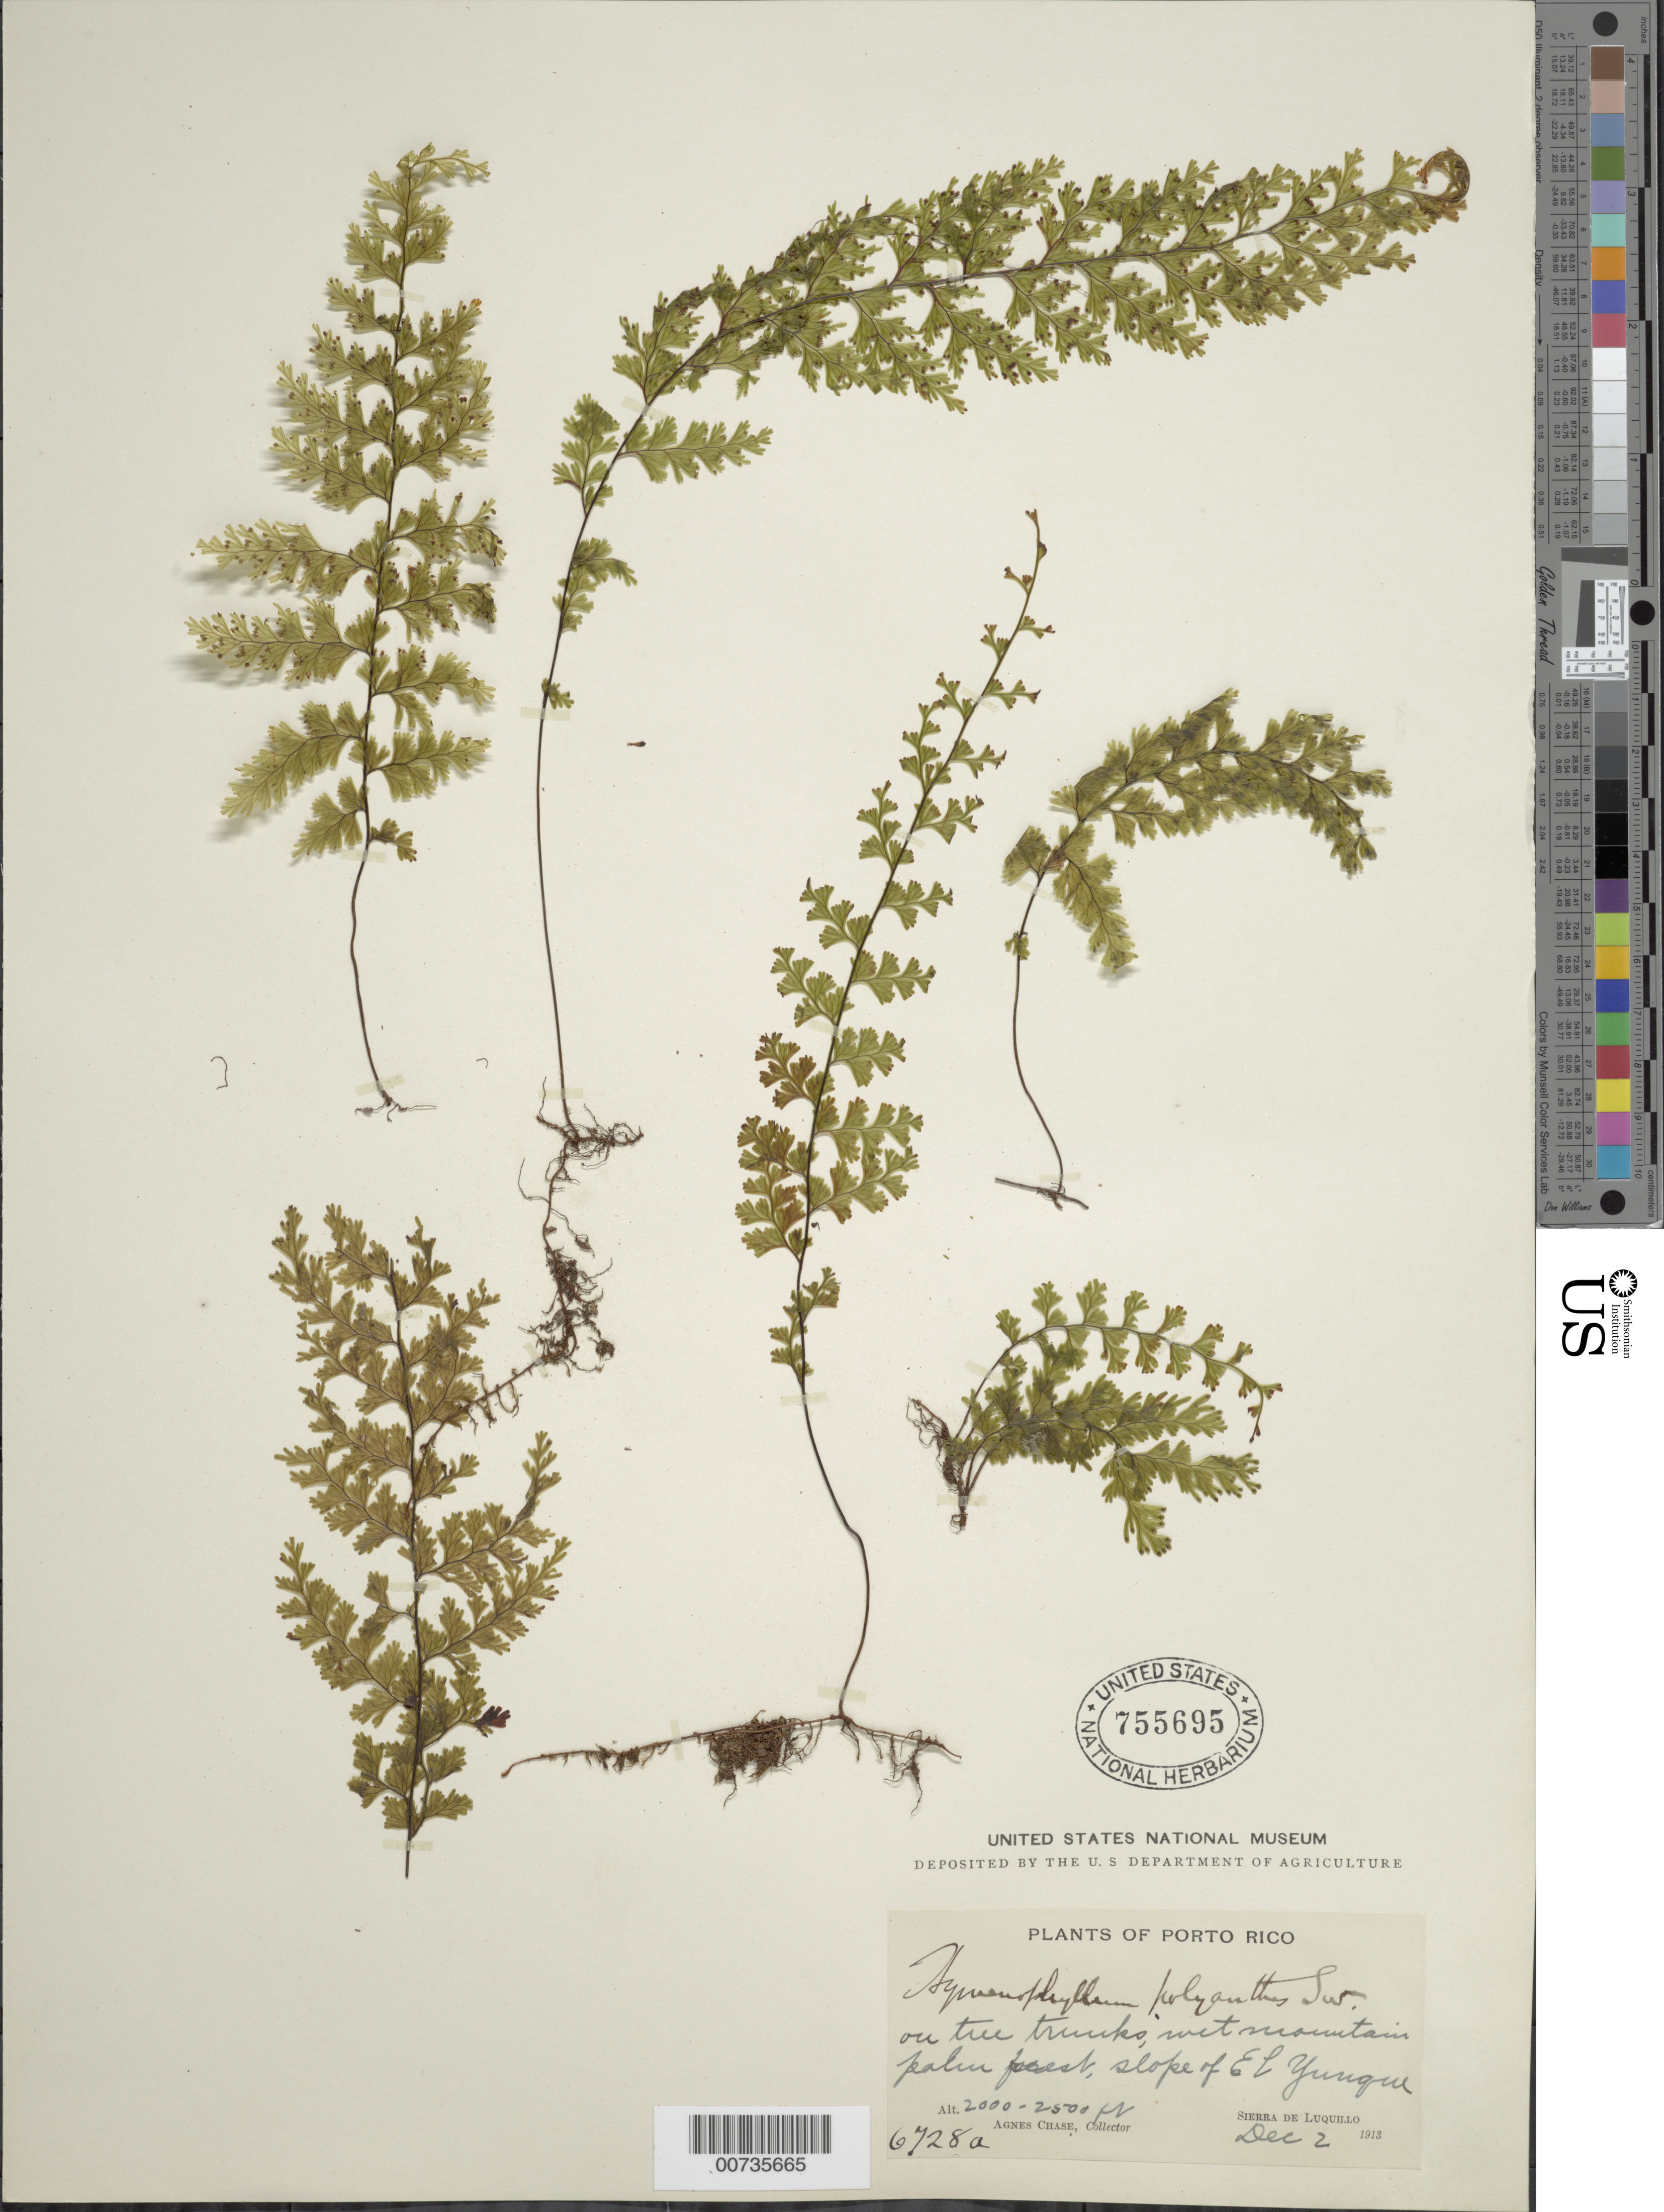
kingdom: Plantae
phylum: Tracheophyta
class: Polypodiopsida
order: Hymenophyllales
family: Hymenophyllaceae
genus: Hymenophyllum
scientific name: Hymenophyllum polyanthos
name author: (Sw.) Sw.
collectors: A. Chase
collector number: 6728a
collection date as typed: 02 Dec 1913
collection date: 1913-12-02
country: Puerto Rico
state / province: Luquillo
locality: Sierra de Luquillo, slope of El Yunque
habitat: On tree trunks, wet mountain palm forest, slope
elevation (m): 610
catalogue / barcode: US 755695